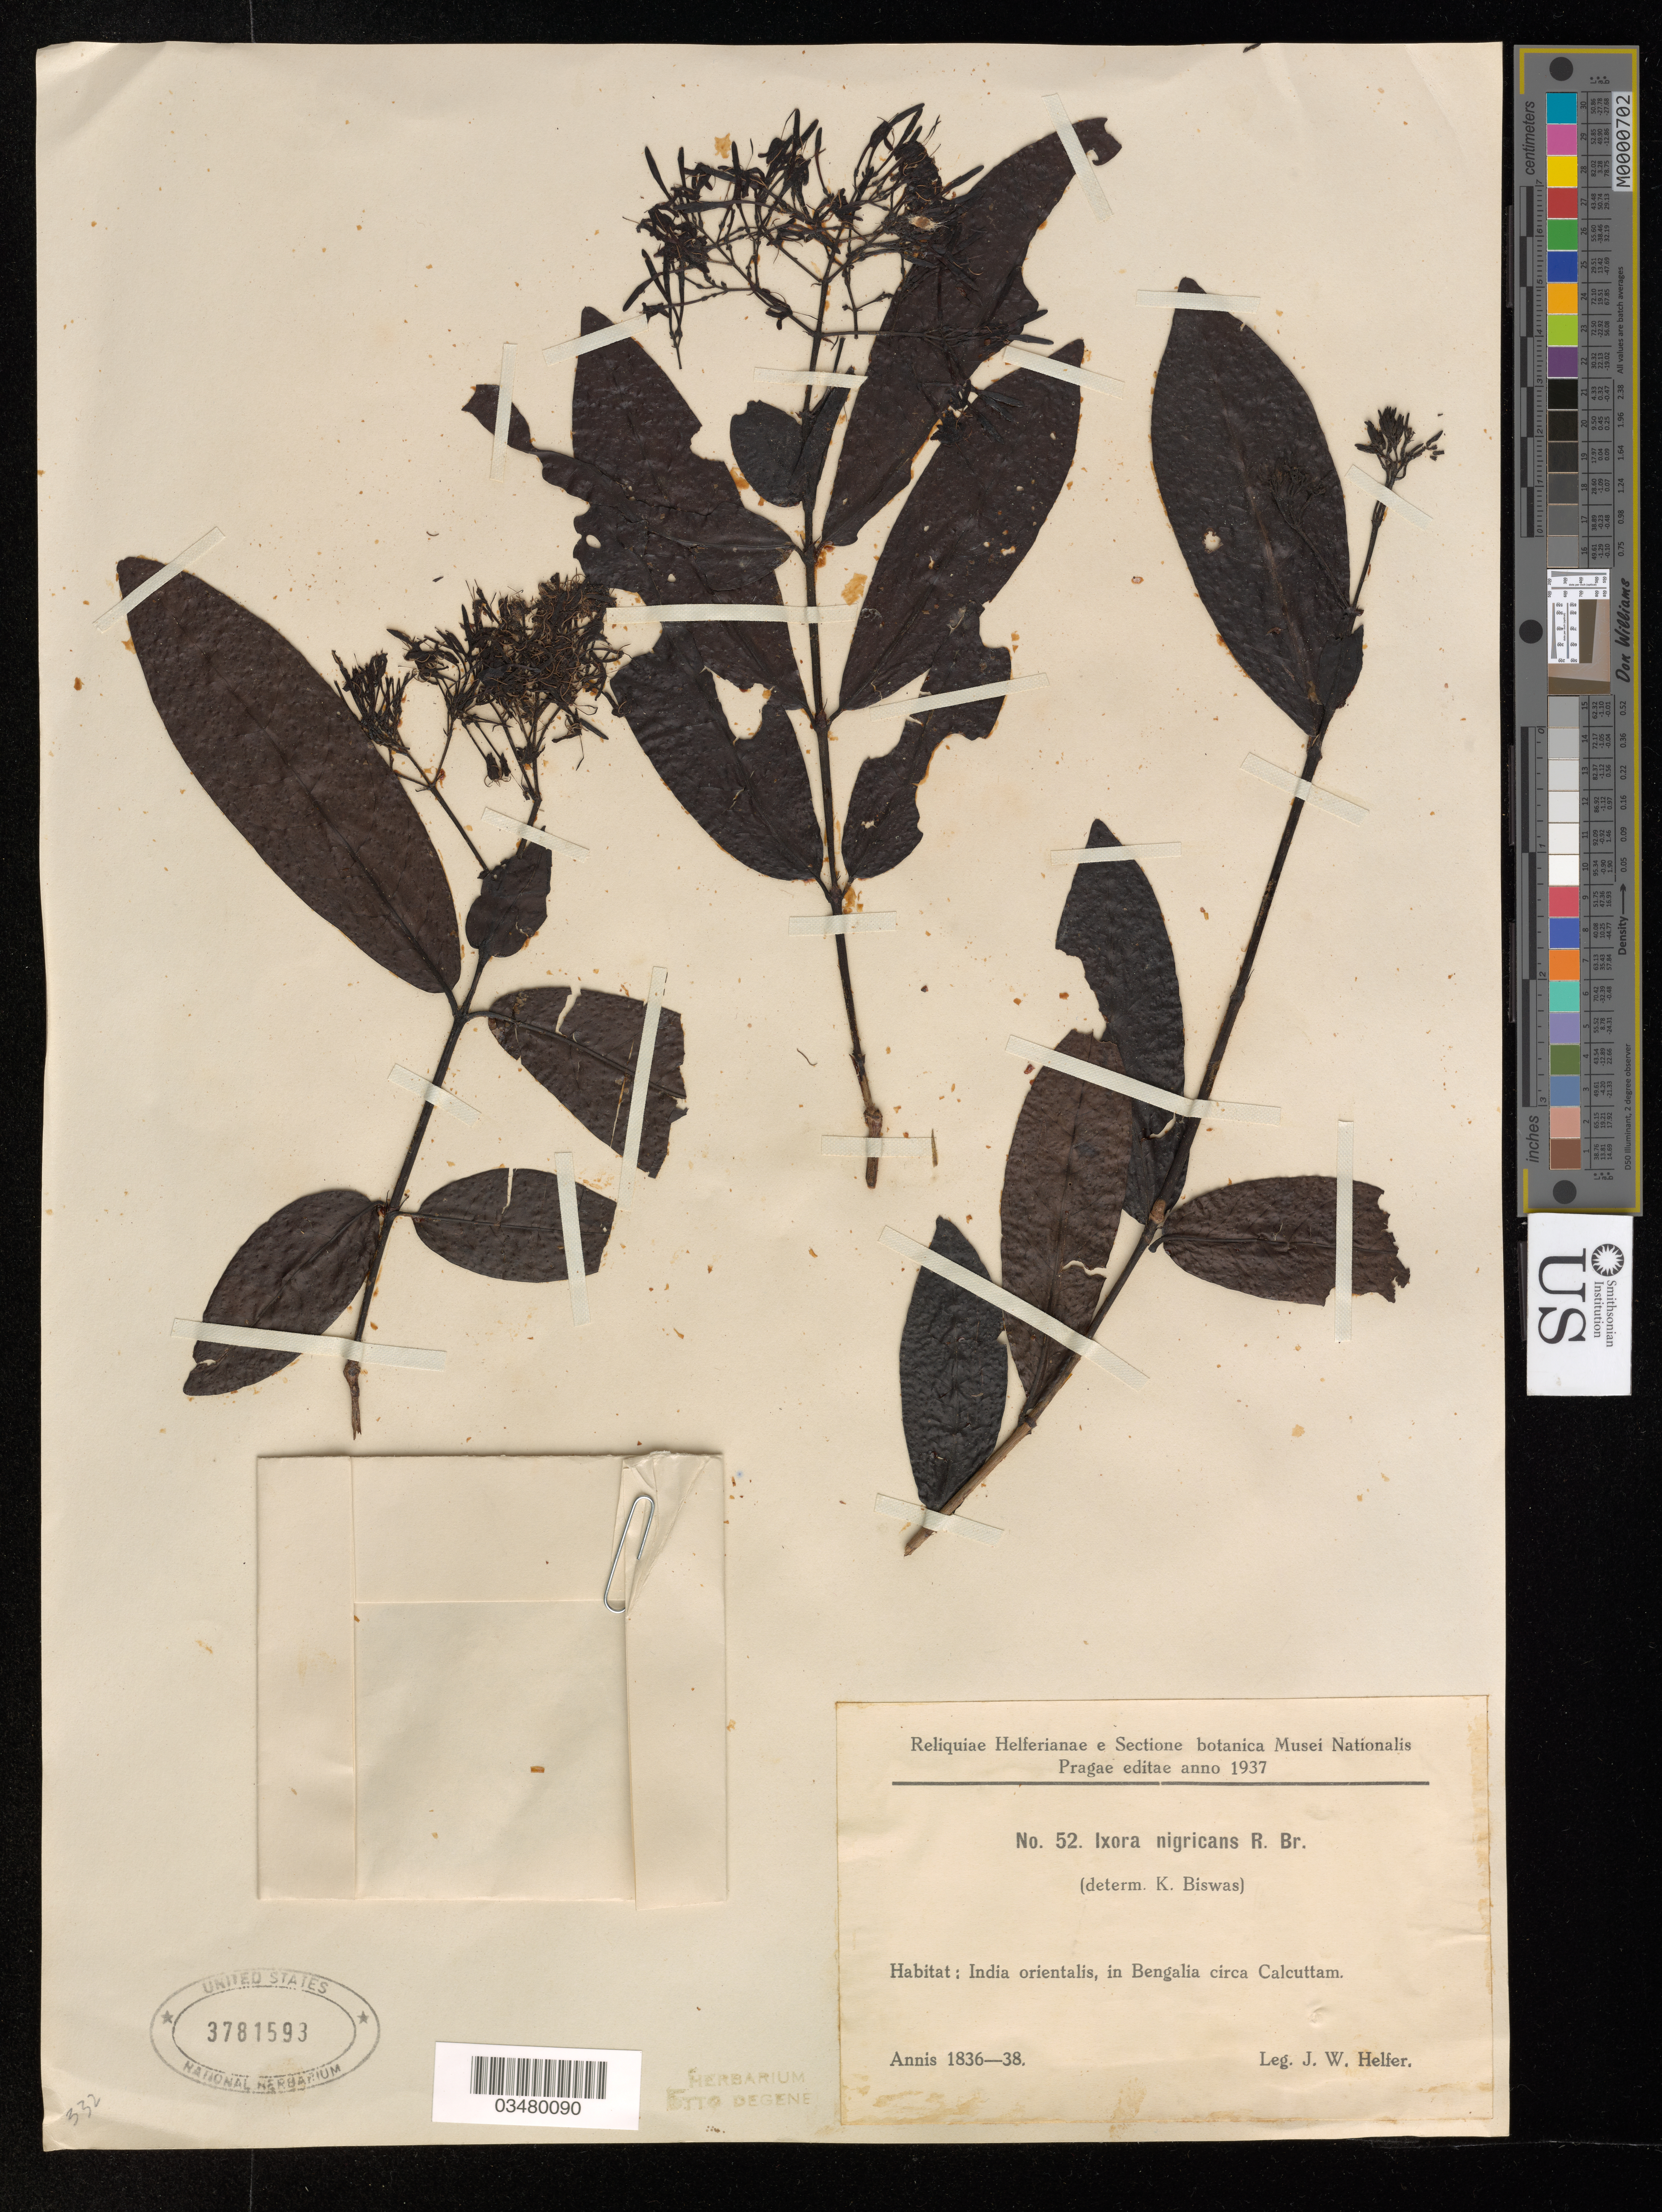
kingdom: Plantae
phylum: Tracheophyta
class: Magnoliopsida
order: Gentianales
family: Rubiaceae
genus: Ixora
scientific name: Ixora nigricans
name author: R. Br. ex Wight & Arn.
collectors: J. W. Helfer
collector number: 52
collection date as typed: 1836 to -- --- 1838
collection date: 1836/1838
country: India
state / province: West Bengal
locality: India orientalis, in Bengalia circa Calcuttam.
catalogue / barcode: US 3781593